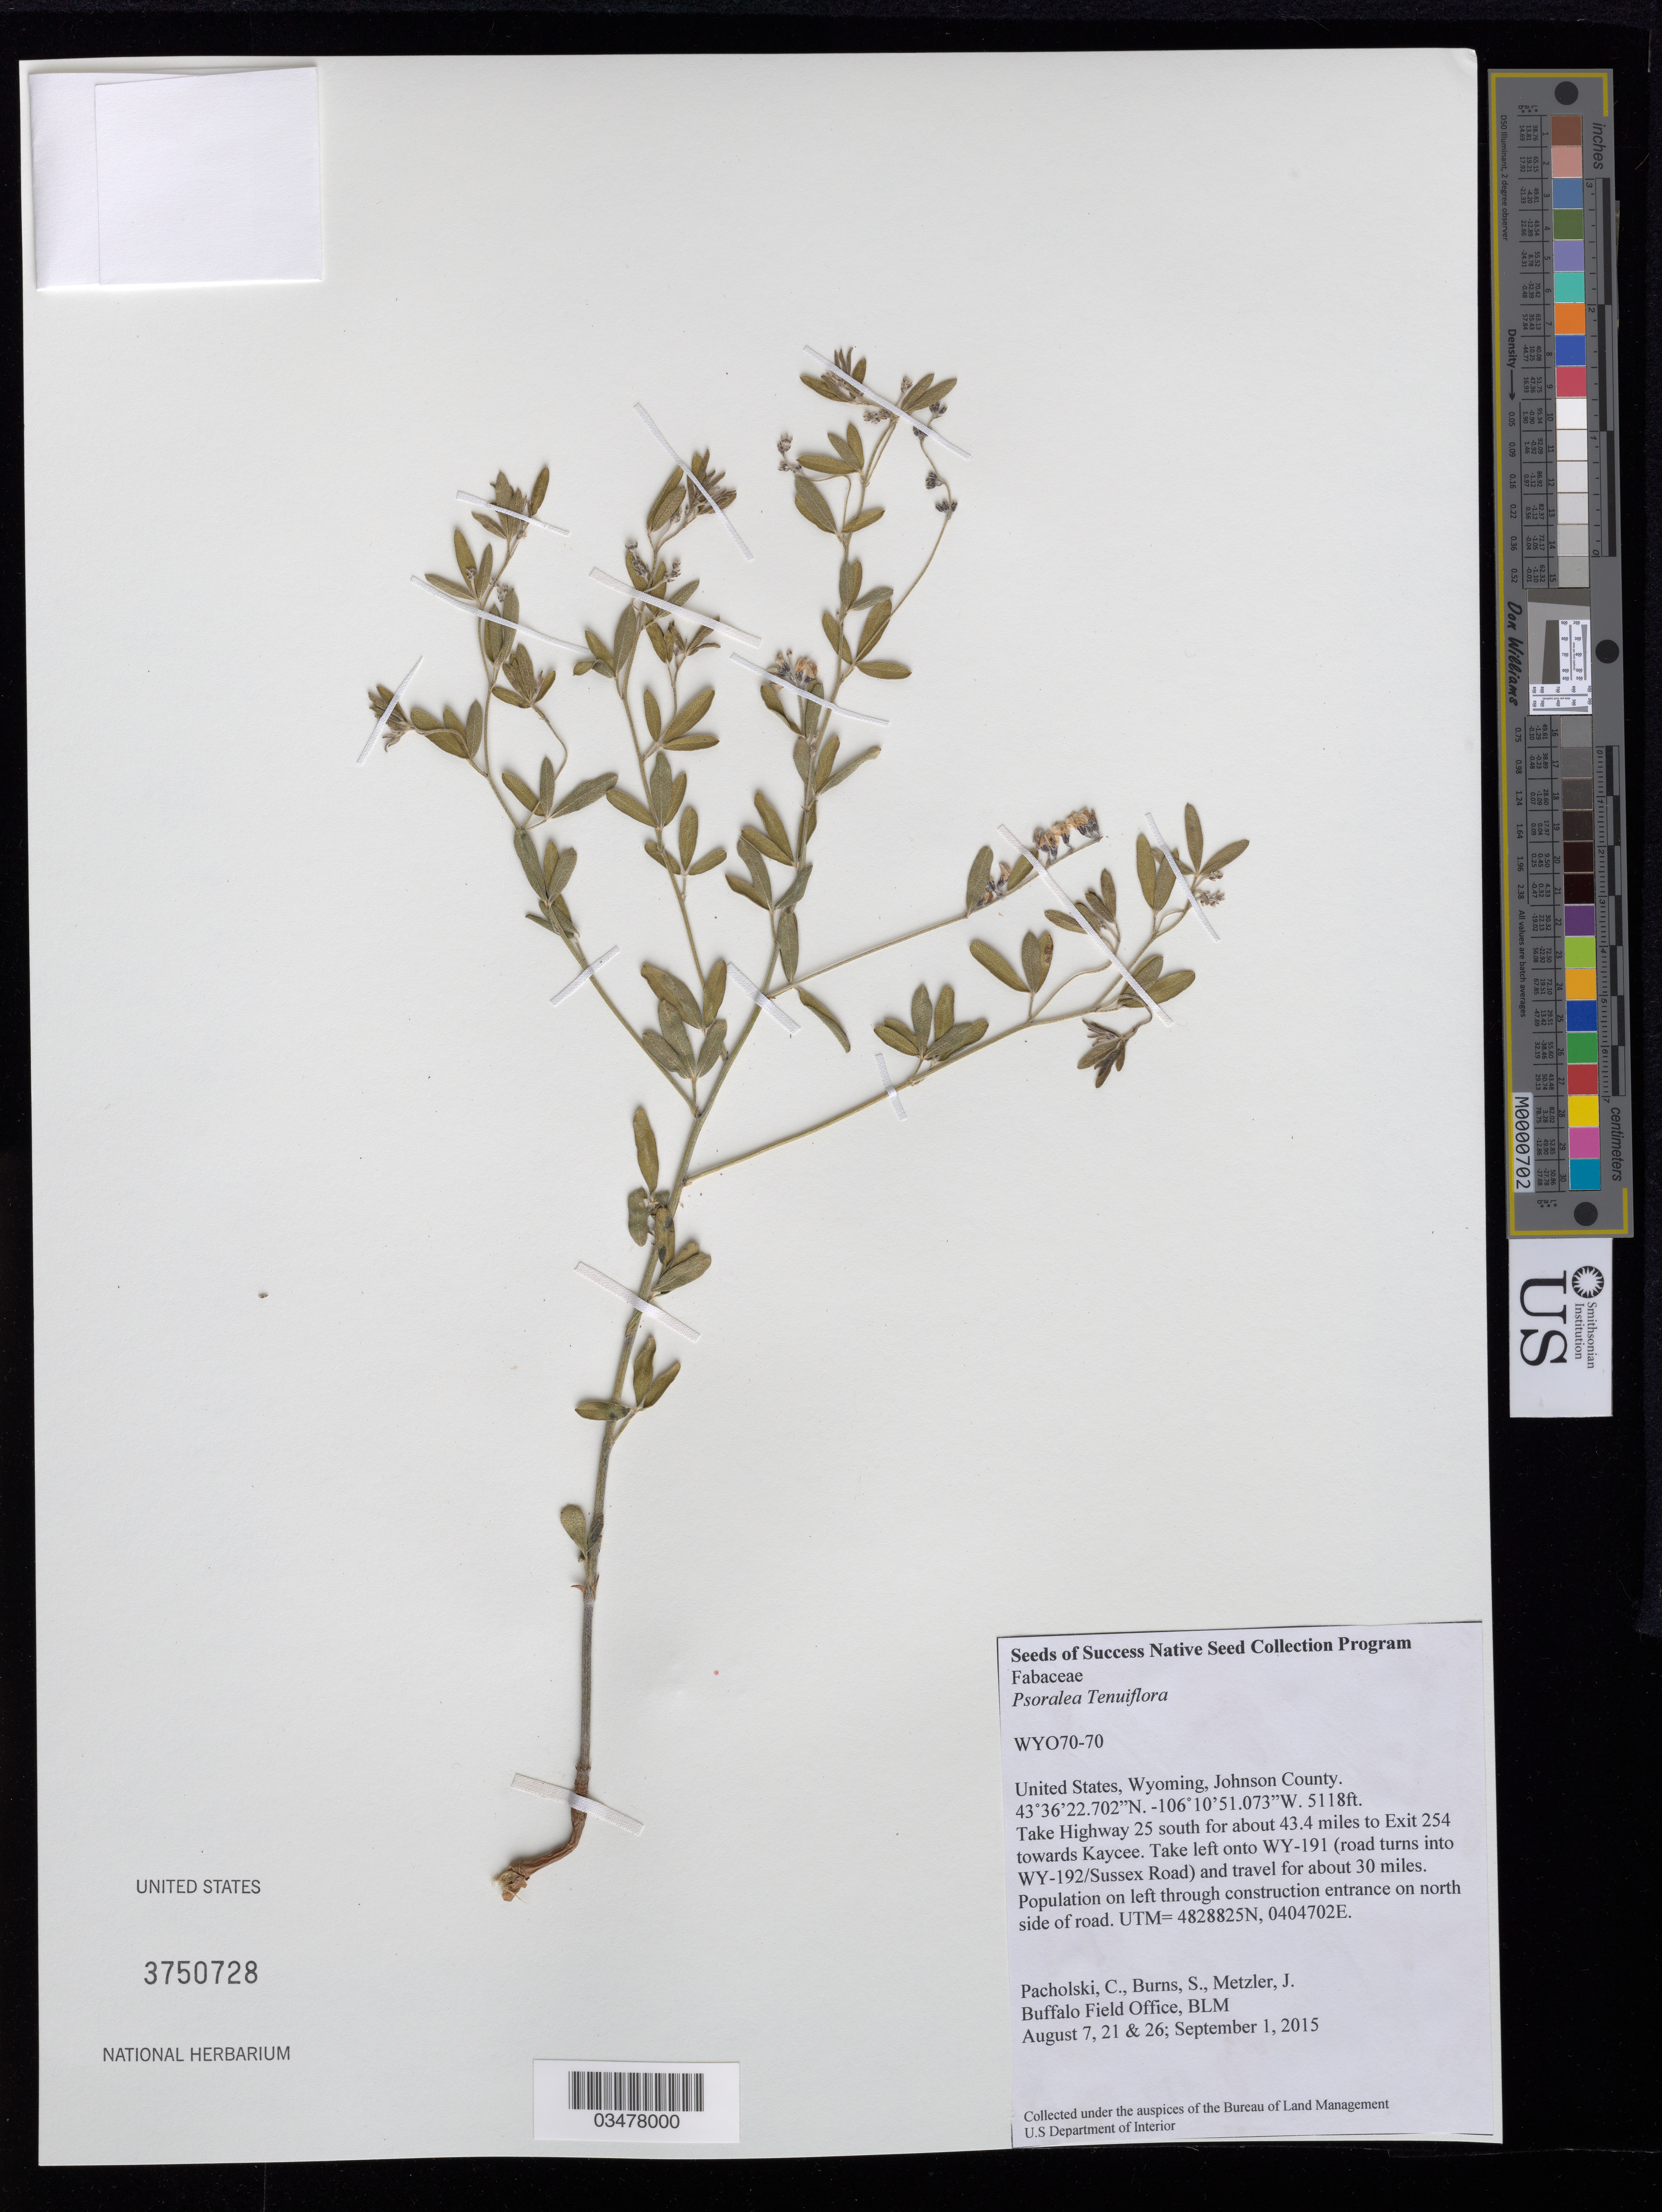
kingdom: Plantae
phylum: Tracheophyta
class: Magnoliopsida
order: Fabales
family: Fabaceae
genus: Psoralea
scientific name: Psoralea tenuiflora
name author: Pursh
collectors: C. Pacholski, S. Burns & J. Metzler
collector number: WY070-70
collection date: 2015-08-07/2015-09-01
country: United States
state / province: Wyoming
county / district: Johnson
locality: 30 mi. on WY-191 ( it turns into WY-192/Sussex Rd).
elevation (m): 1560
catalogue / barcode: US 3750728